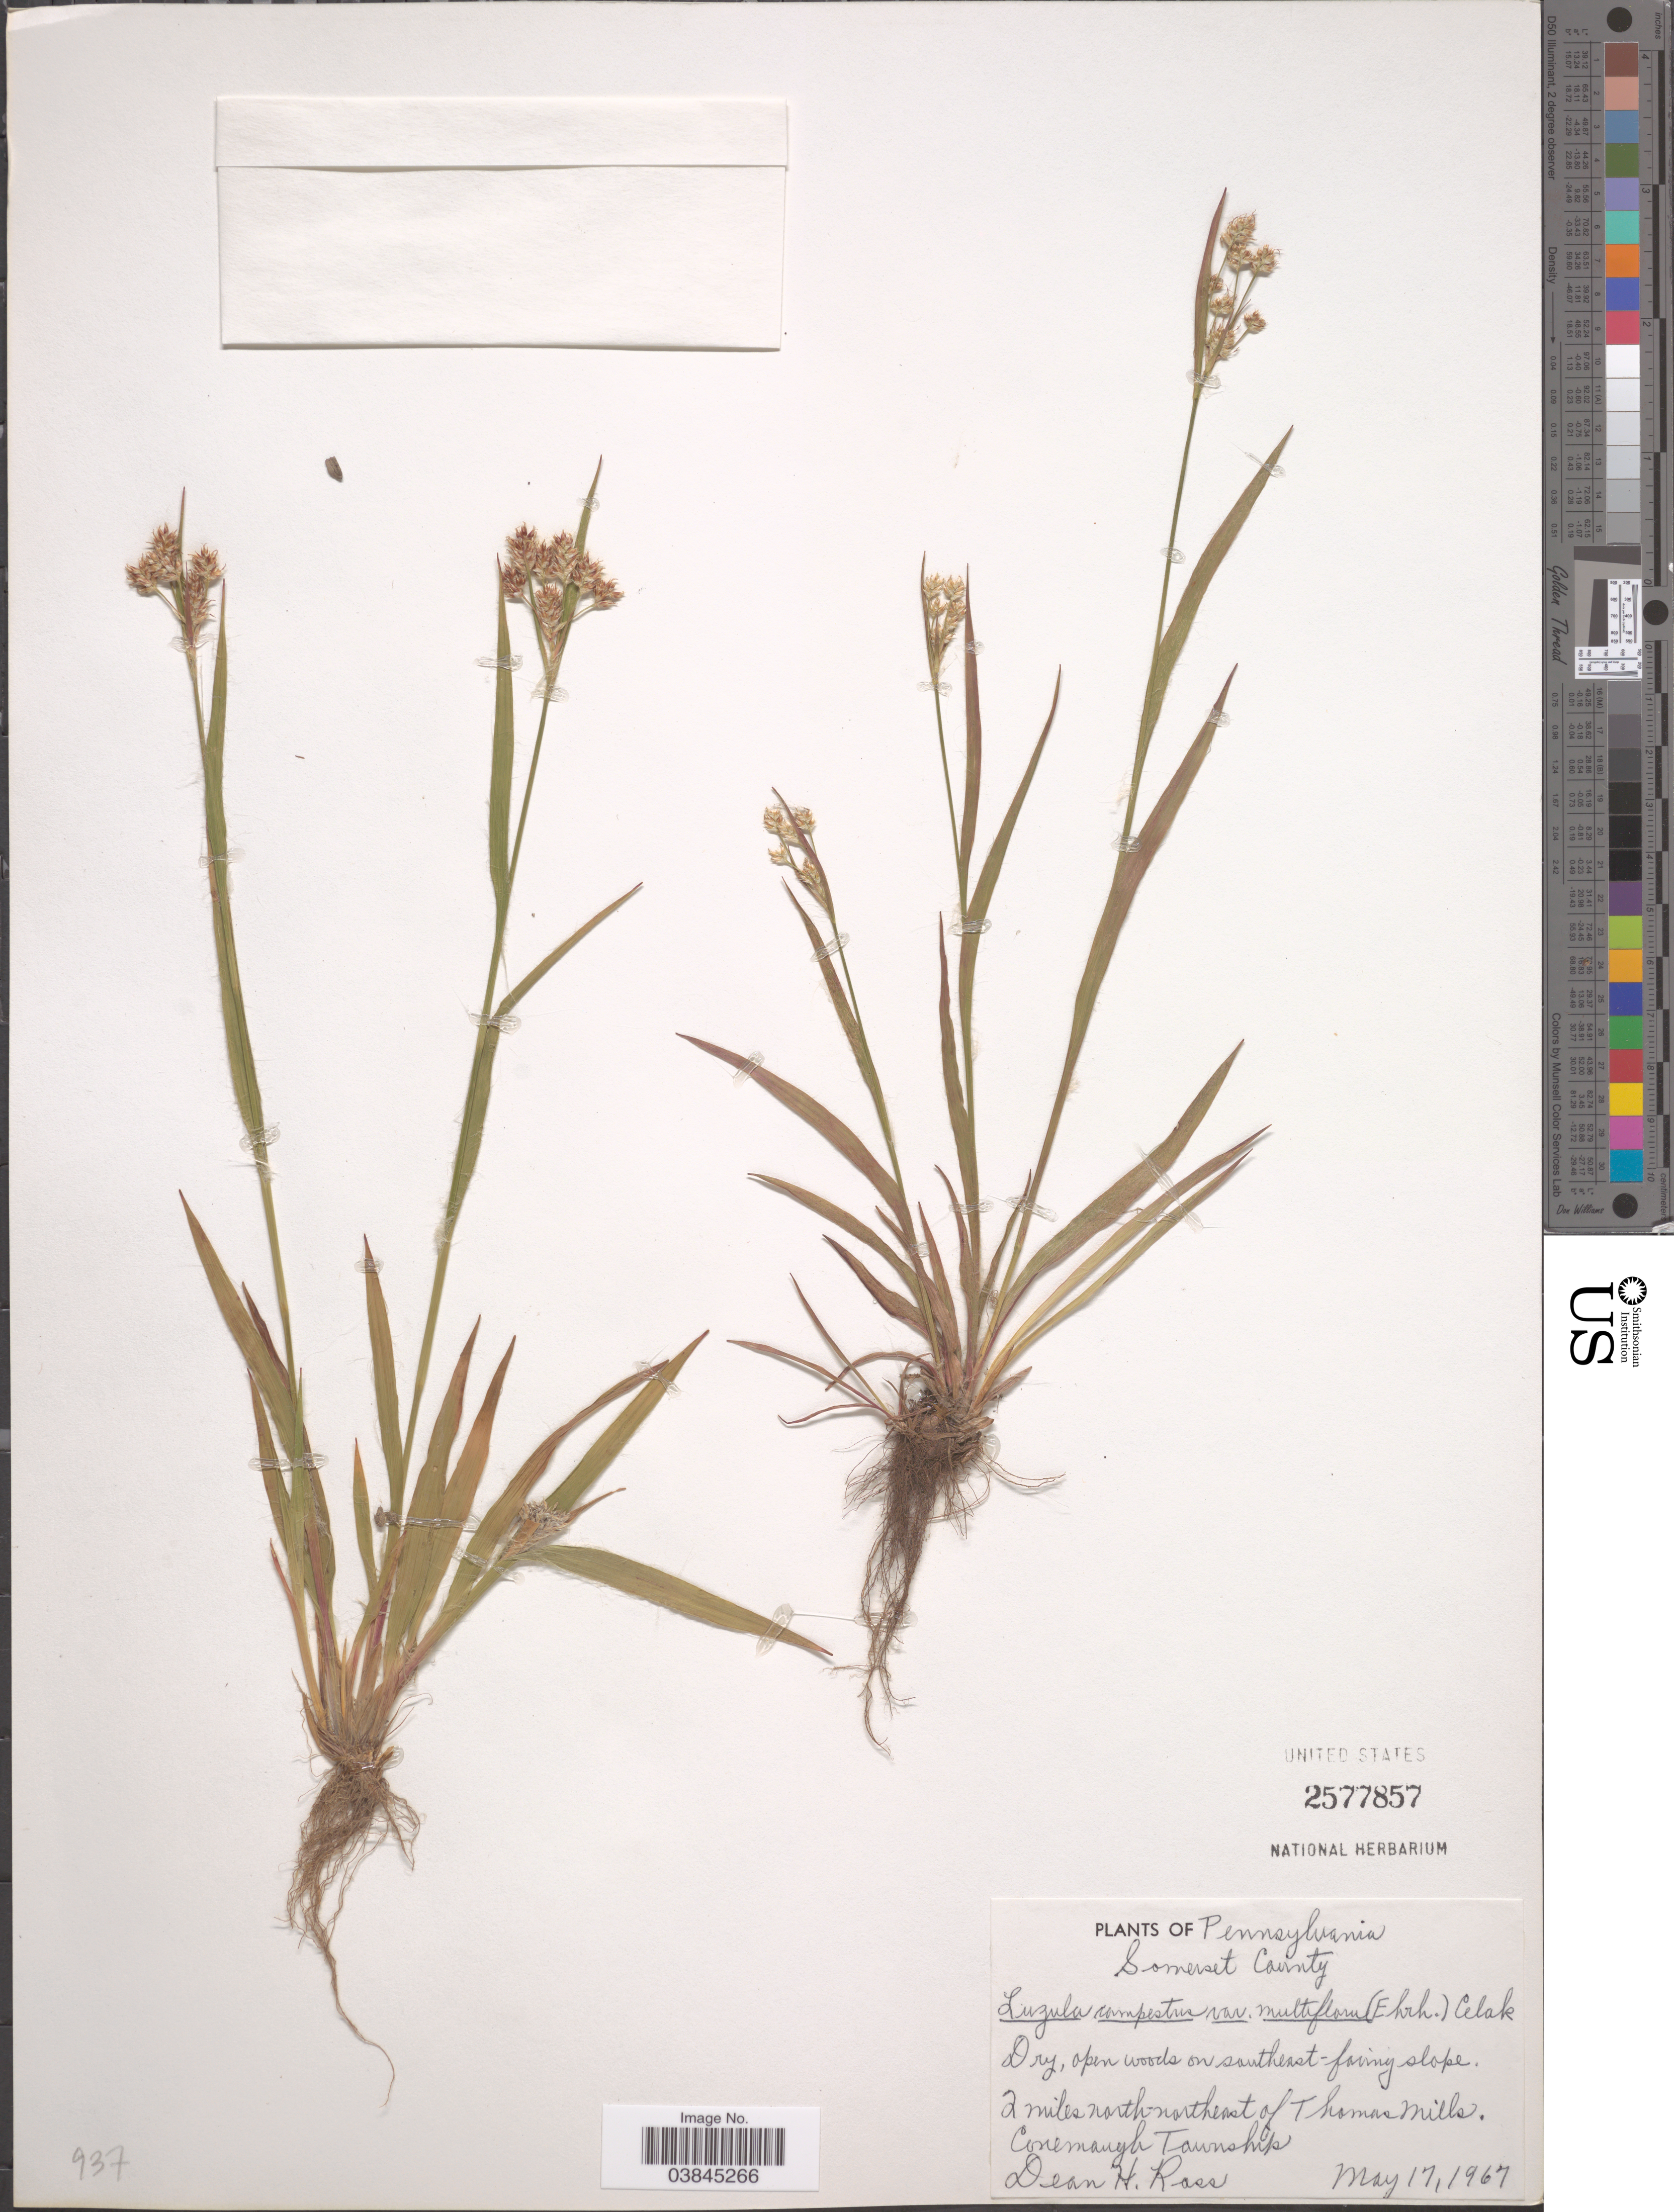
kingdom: Plantae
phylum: Tracheophyta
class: Liliopsida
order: Poales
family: Juncaceae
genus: Luzula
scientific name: Luzula campestris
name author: (L.) DC.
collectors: D. Ross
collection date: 1967-05-17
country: United States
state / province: Pennsylvania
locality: Somerset County. Open woods on southeast-facing slope. 2 miles north-northeast of Thomas Mills. Conemaugh Township.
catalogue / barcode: US 2577857